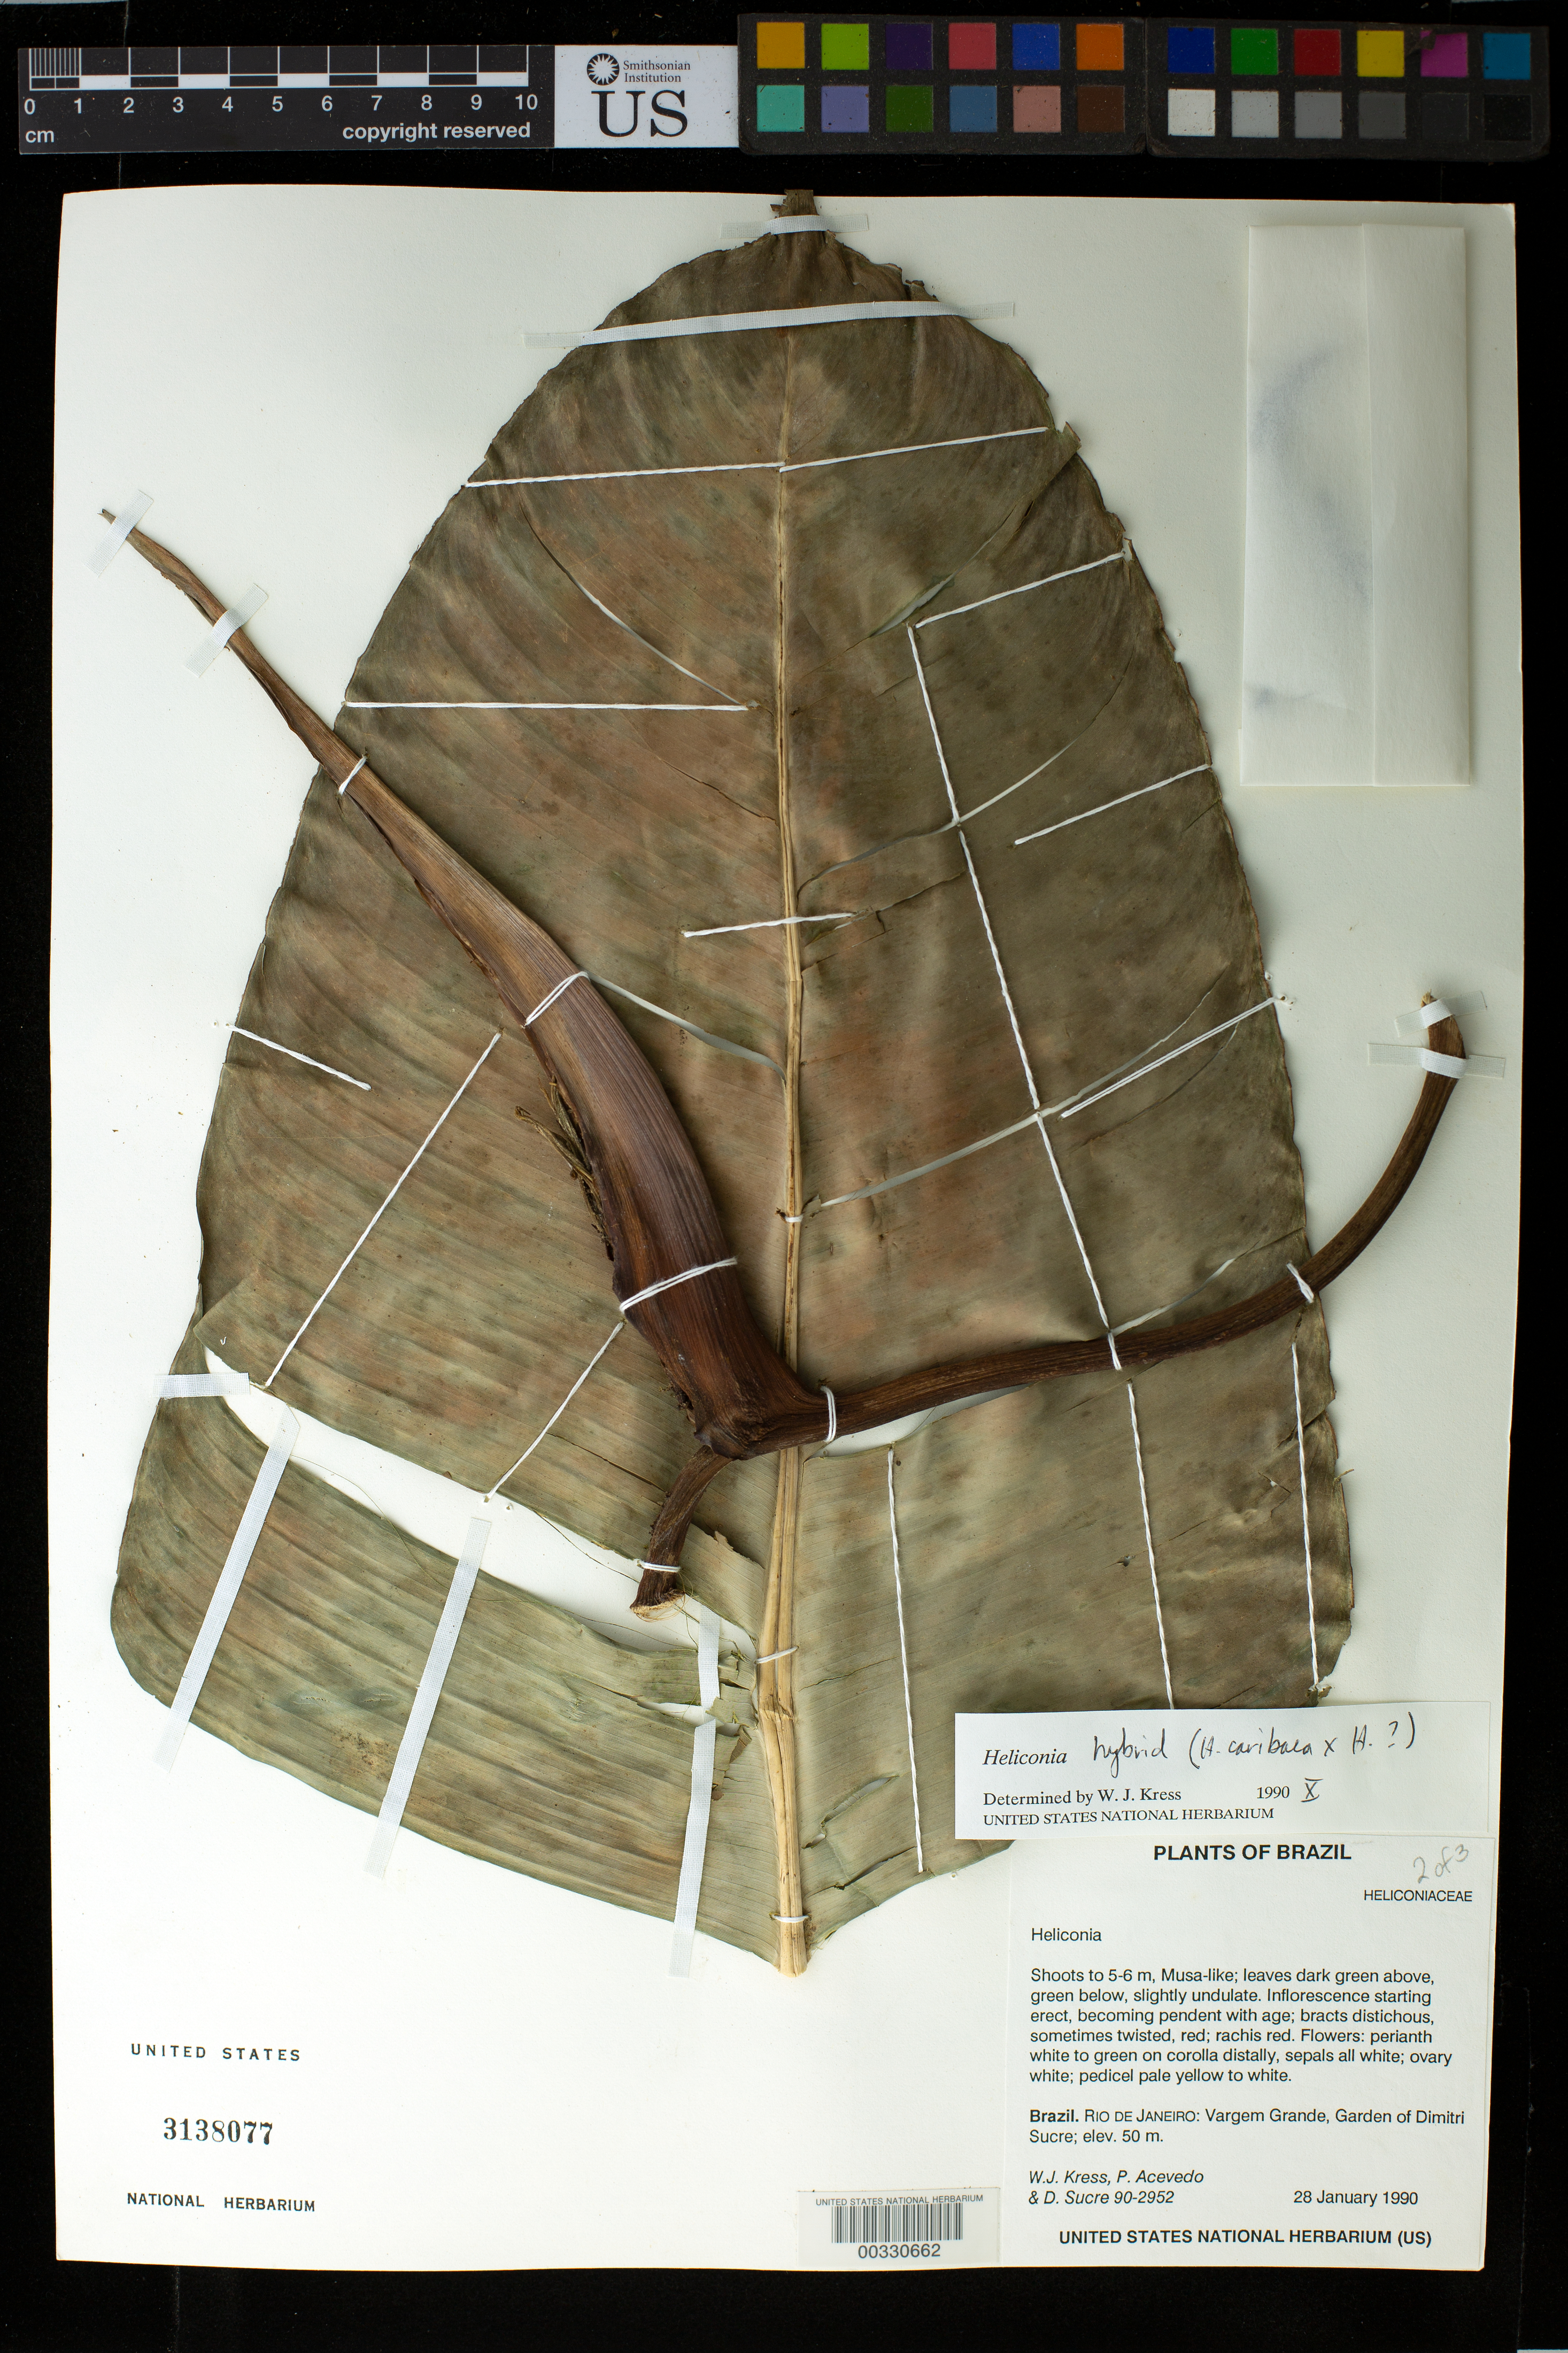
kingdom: Plantae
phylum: Tracheophyta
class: Liliopsida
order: Zingiberales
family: Heliconiaceae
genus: Heliconia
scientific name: Heliconia sp.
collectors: W. J. Kress, P. Acevedo-Rodr. & D. Sucre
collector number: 90-2952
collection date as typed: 28 Jan 1990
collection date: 1990-01-28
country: Brazil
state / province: Minas Gerais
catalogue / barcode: US 3138077